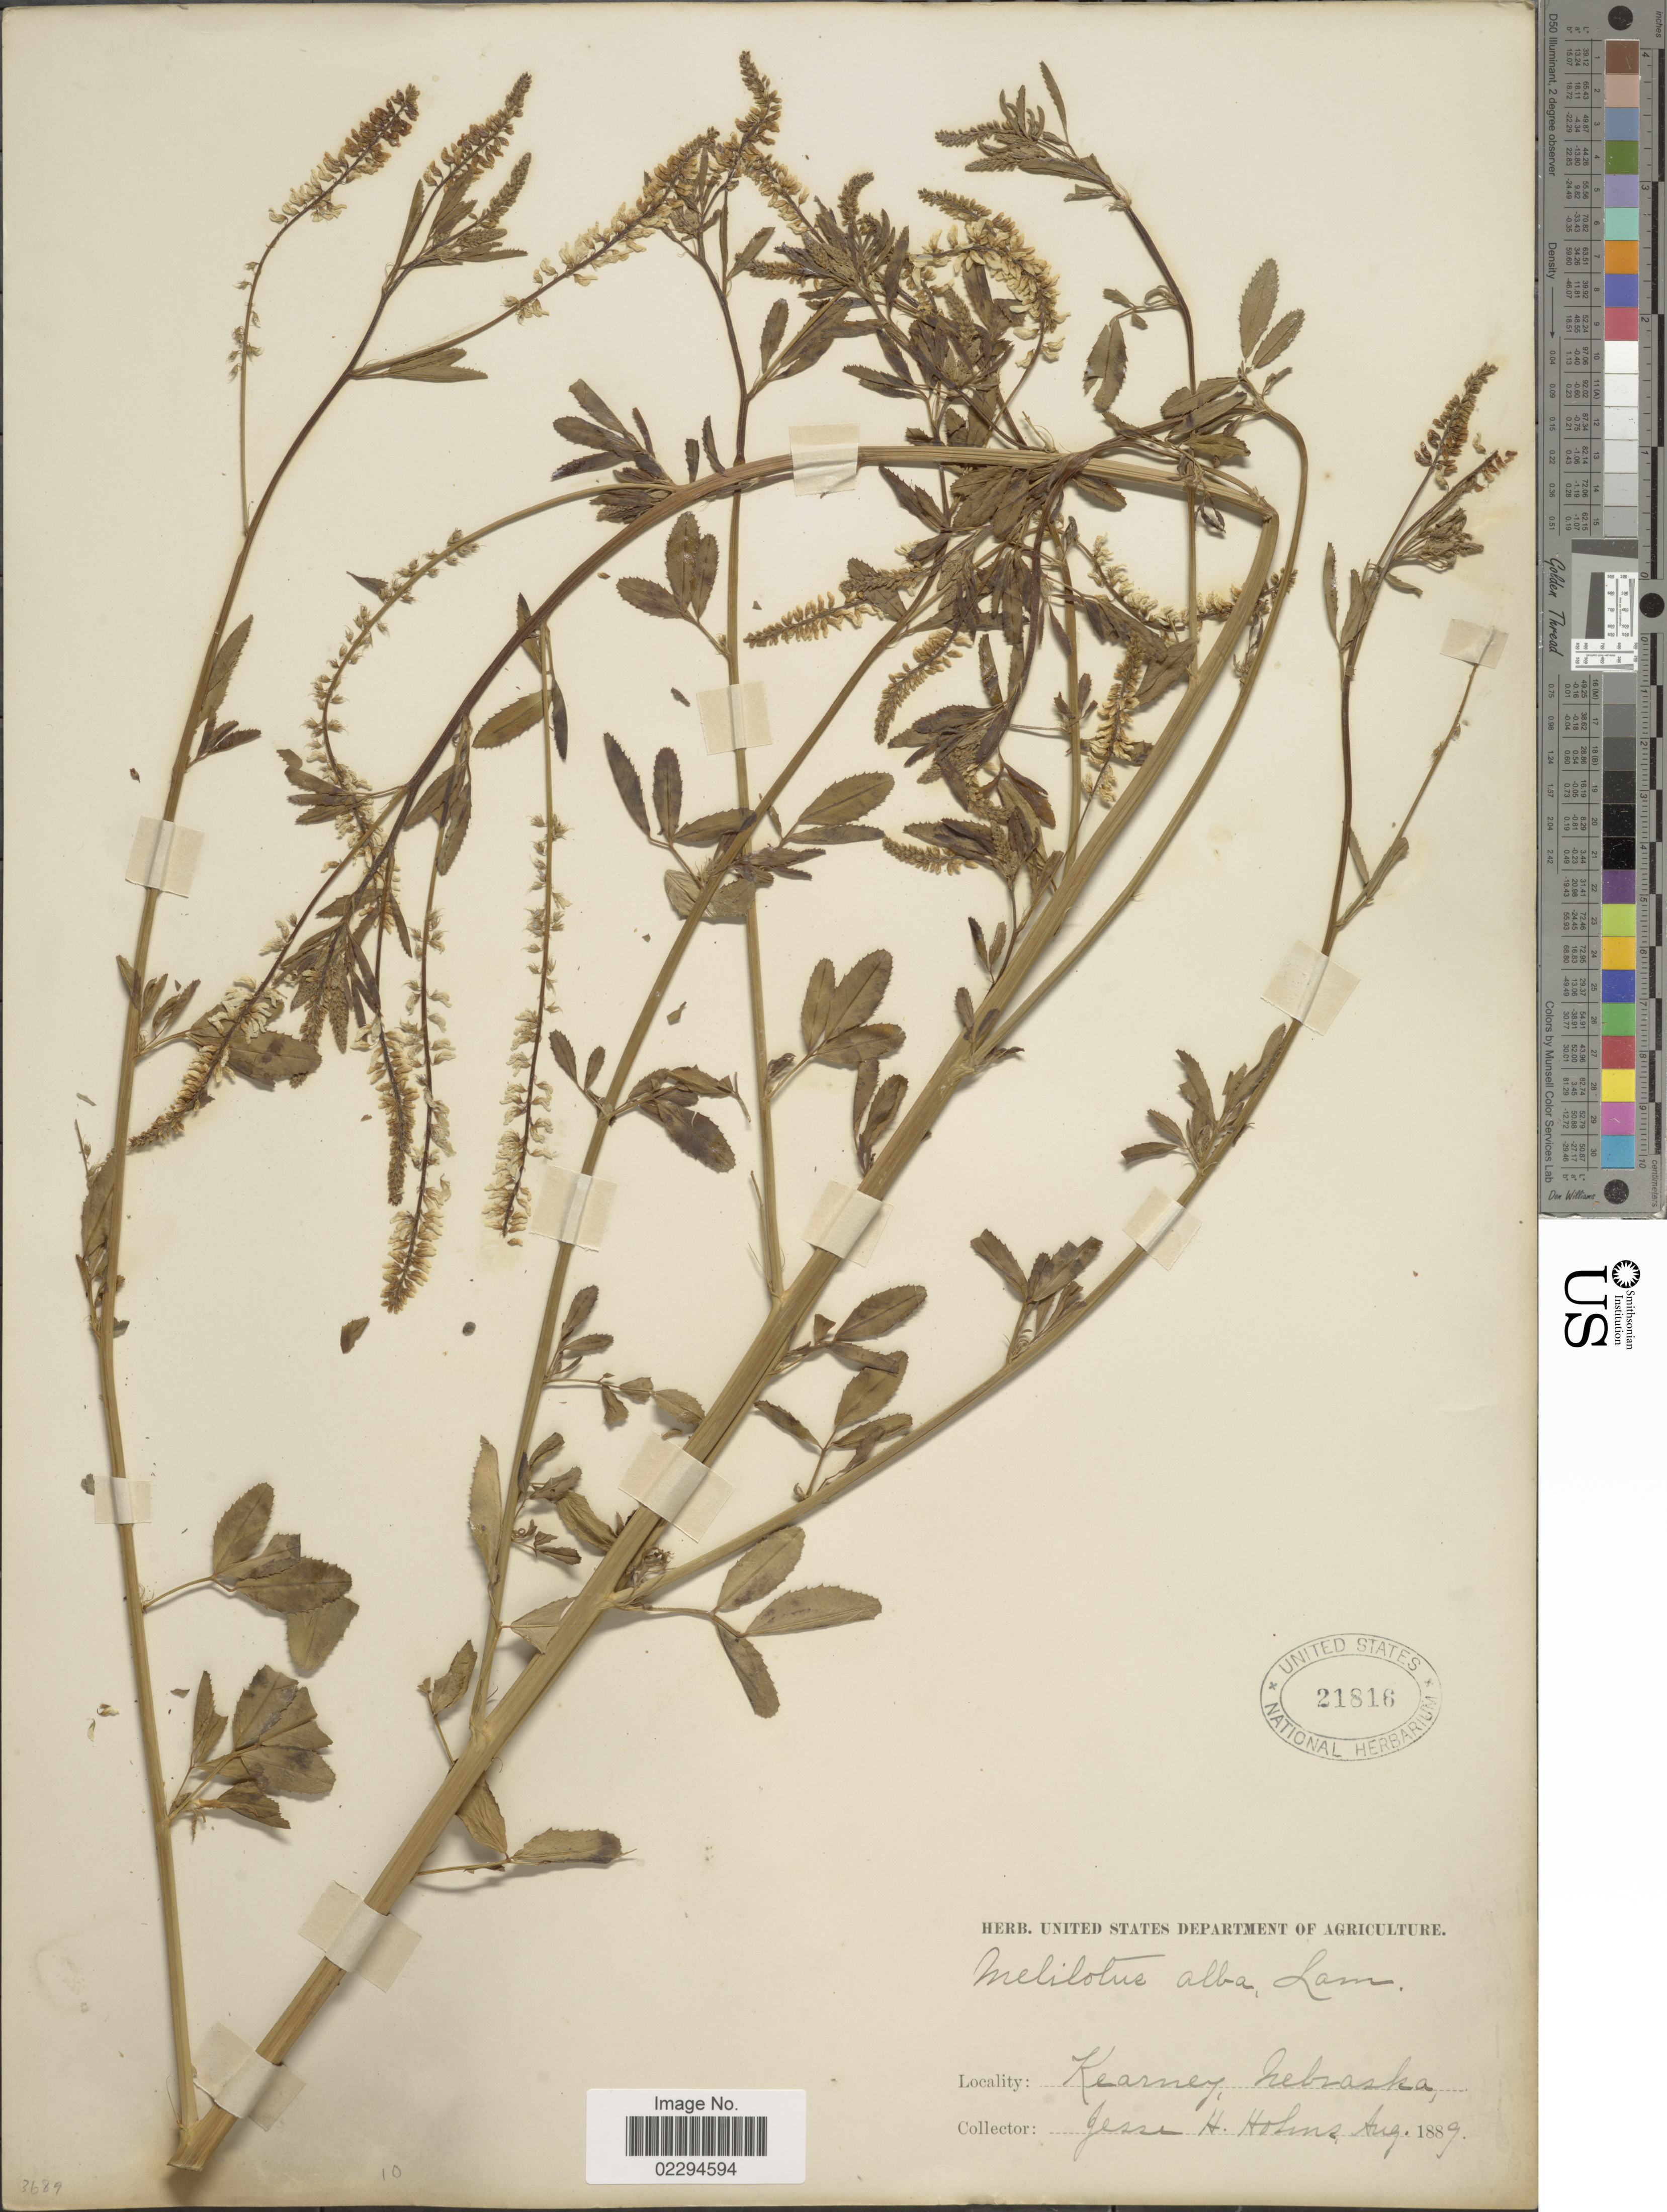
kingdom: Plantae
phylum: Tracheophyta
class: Magnoliopsida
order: Fabales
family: Fabaceae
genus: Melilotus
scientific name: Melilotus albus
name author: Medik.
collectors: J. H. Holms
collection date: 1889-08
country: United States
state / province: Nebraska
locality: Kearney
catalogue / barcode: US 21816